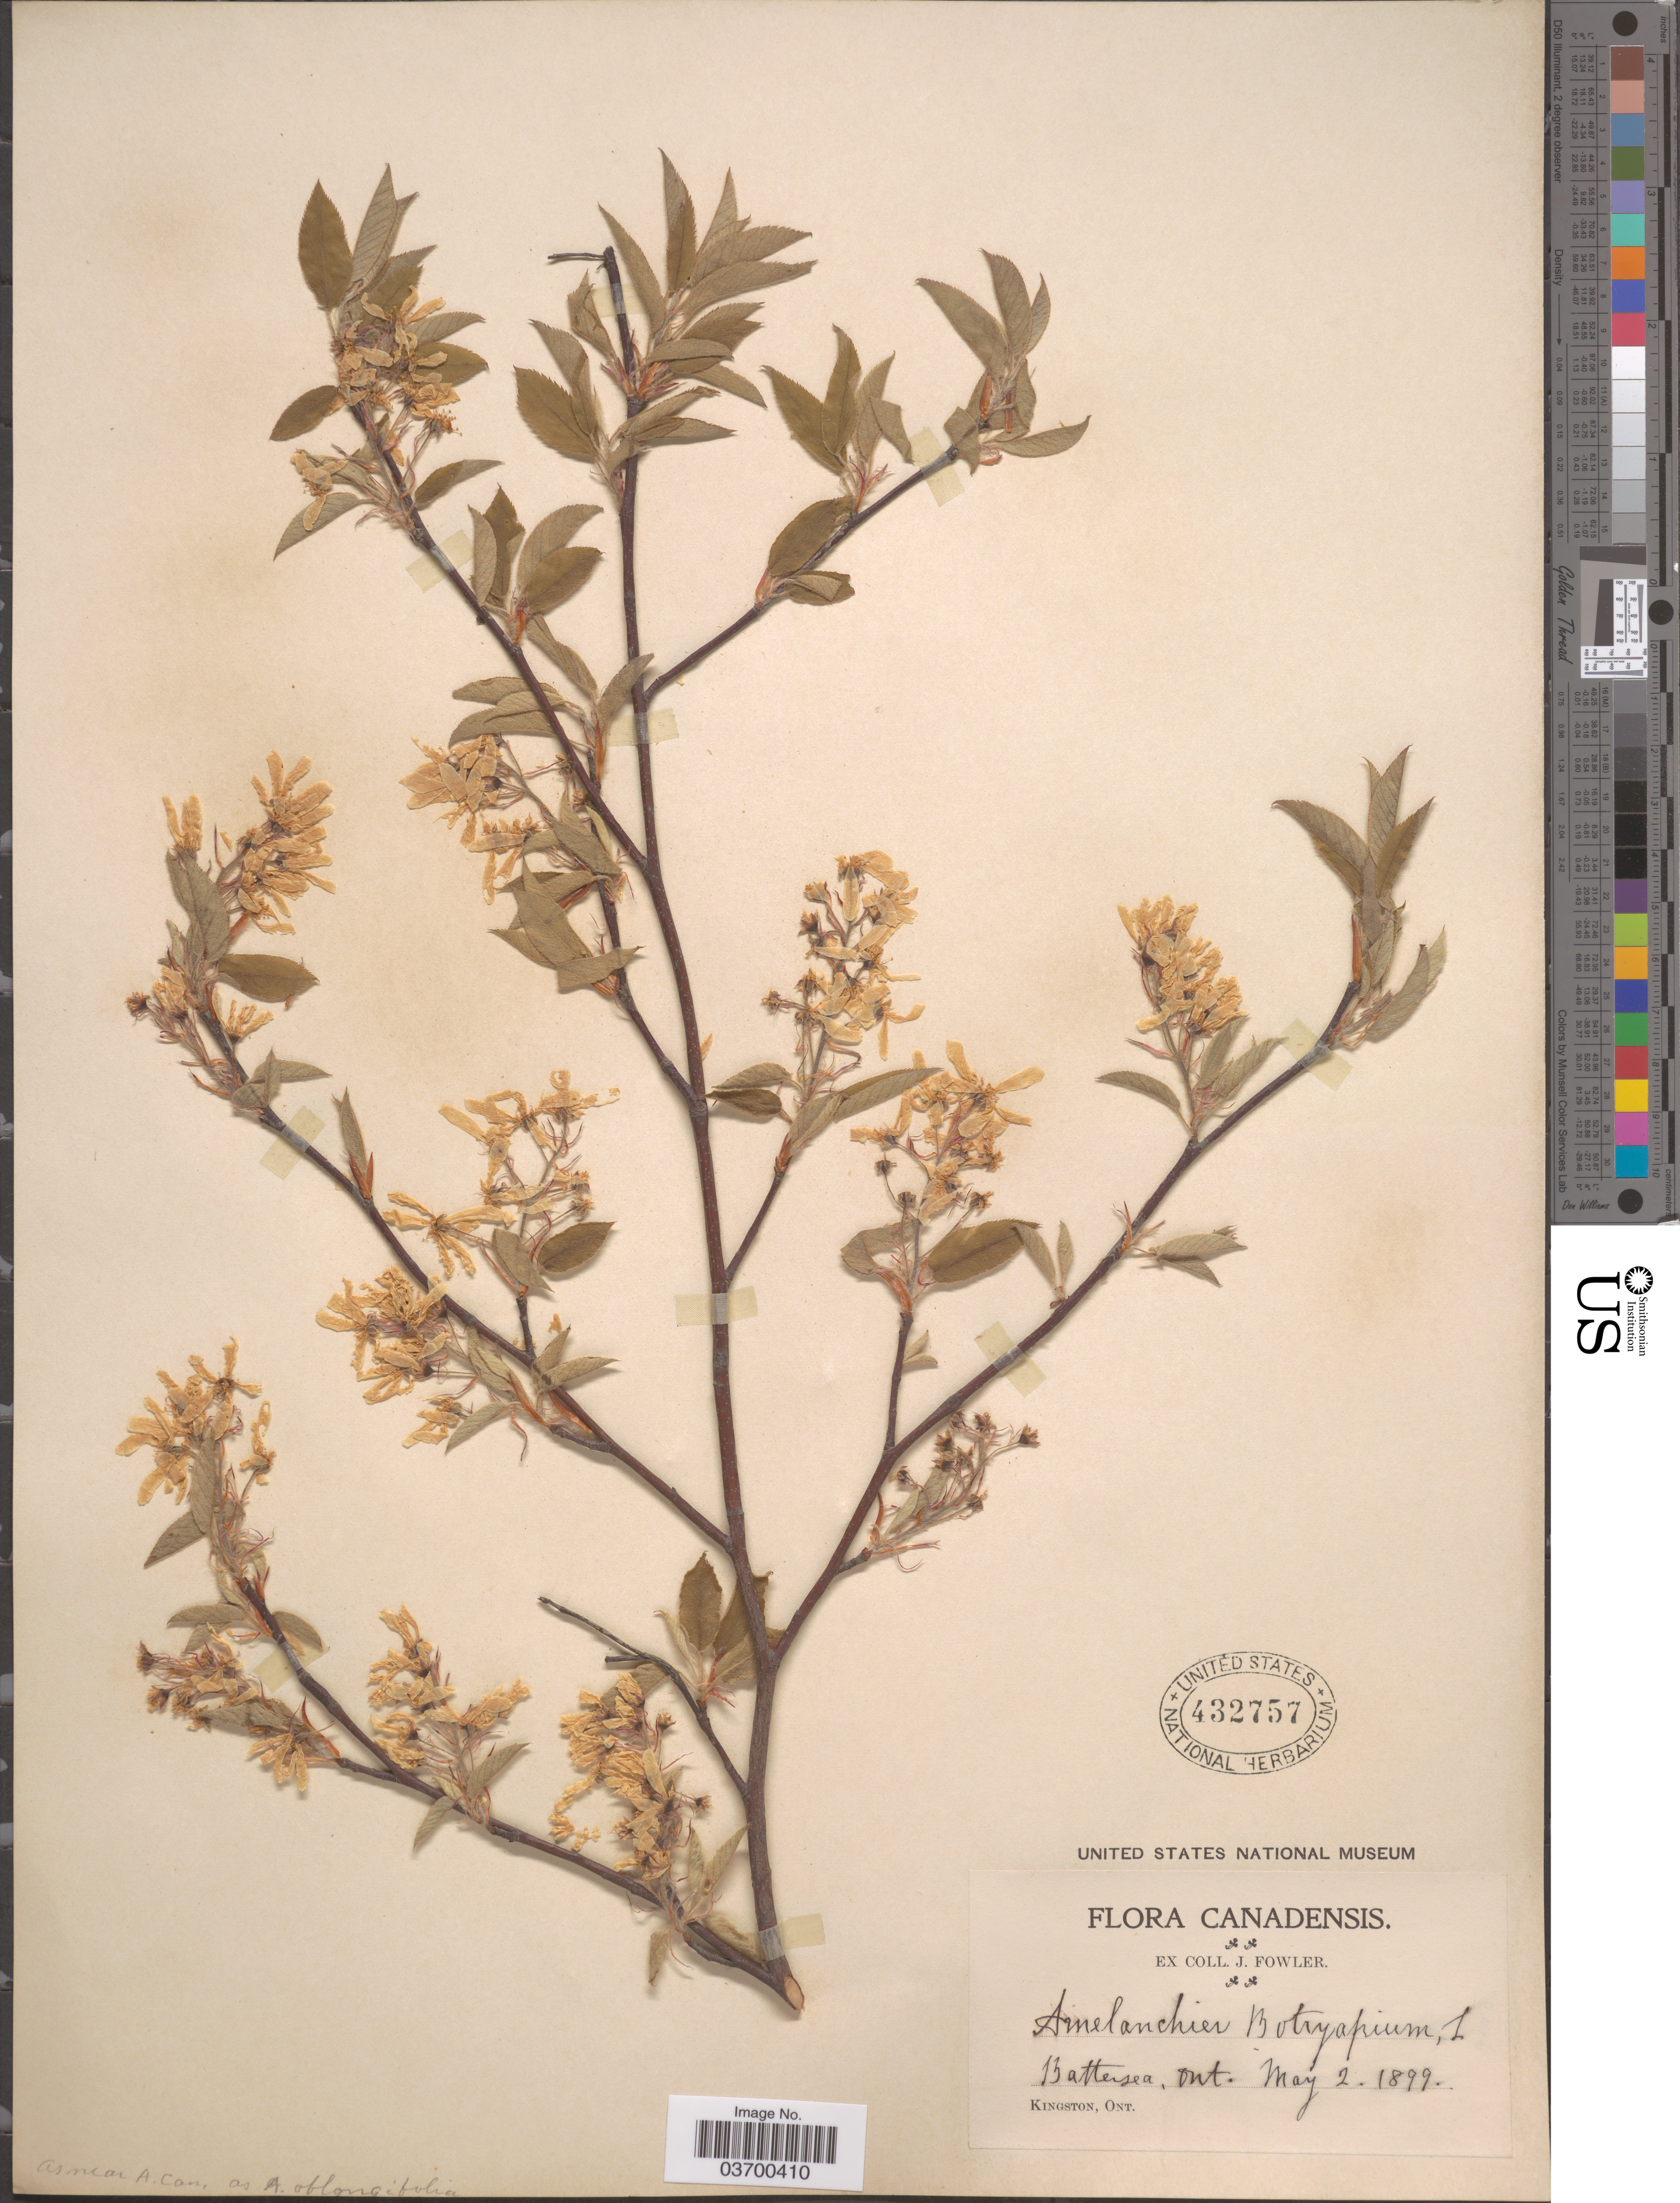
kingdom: Plantae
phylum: Tracheophyta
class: Magnoliopsida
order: Rosales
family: Rosaceae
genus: Amelanchier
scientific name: Amelanchier canadensis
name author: (L.) Medic.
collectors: J. Fowler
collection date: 1899-05-02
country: Canada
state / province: Ontario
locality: Battersea.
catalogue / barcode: US 432757